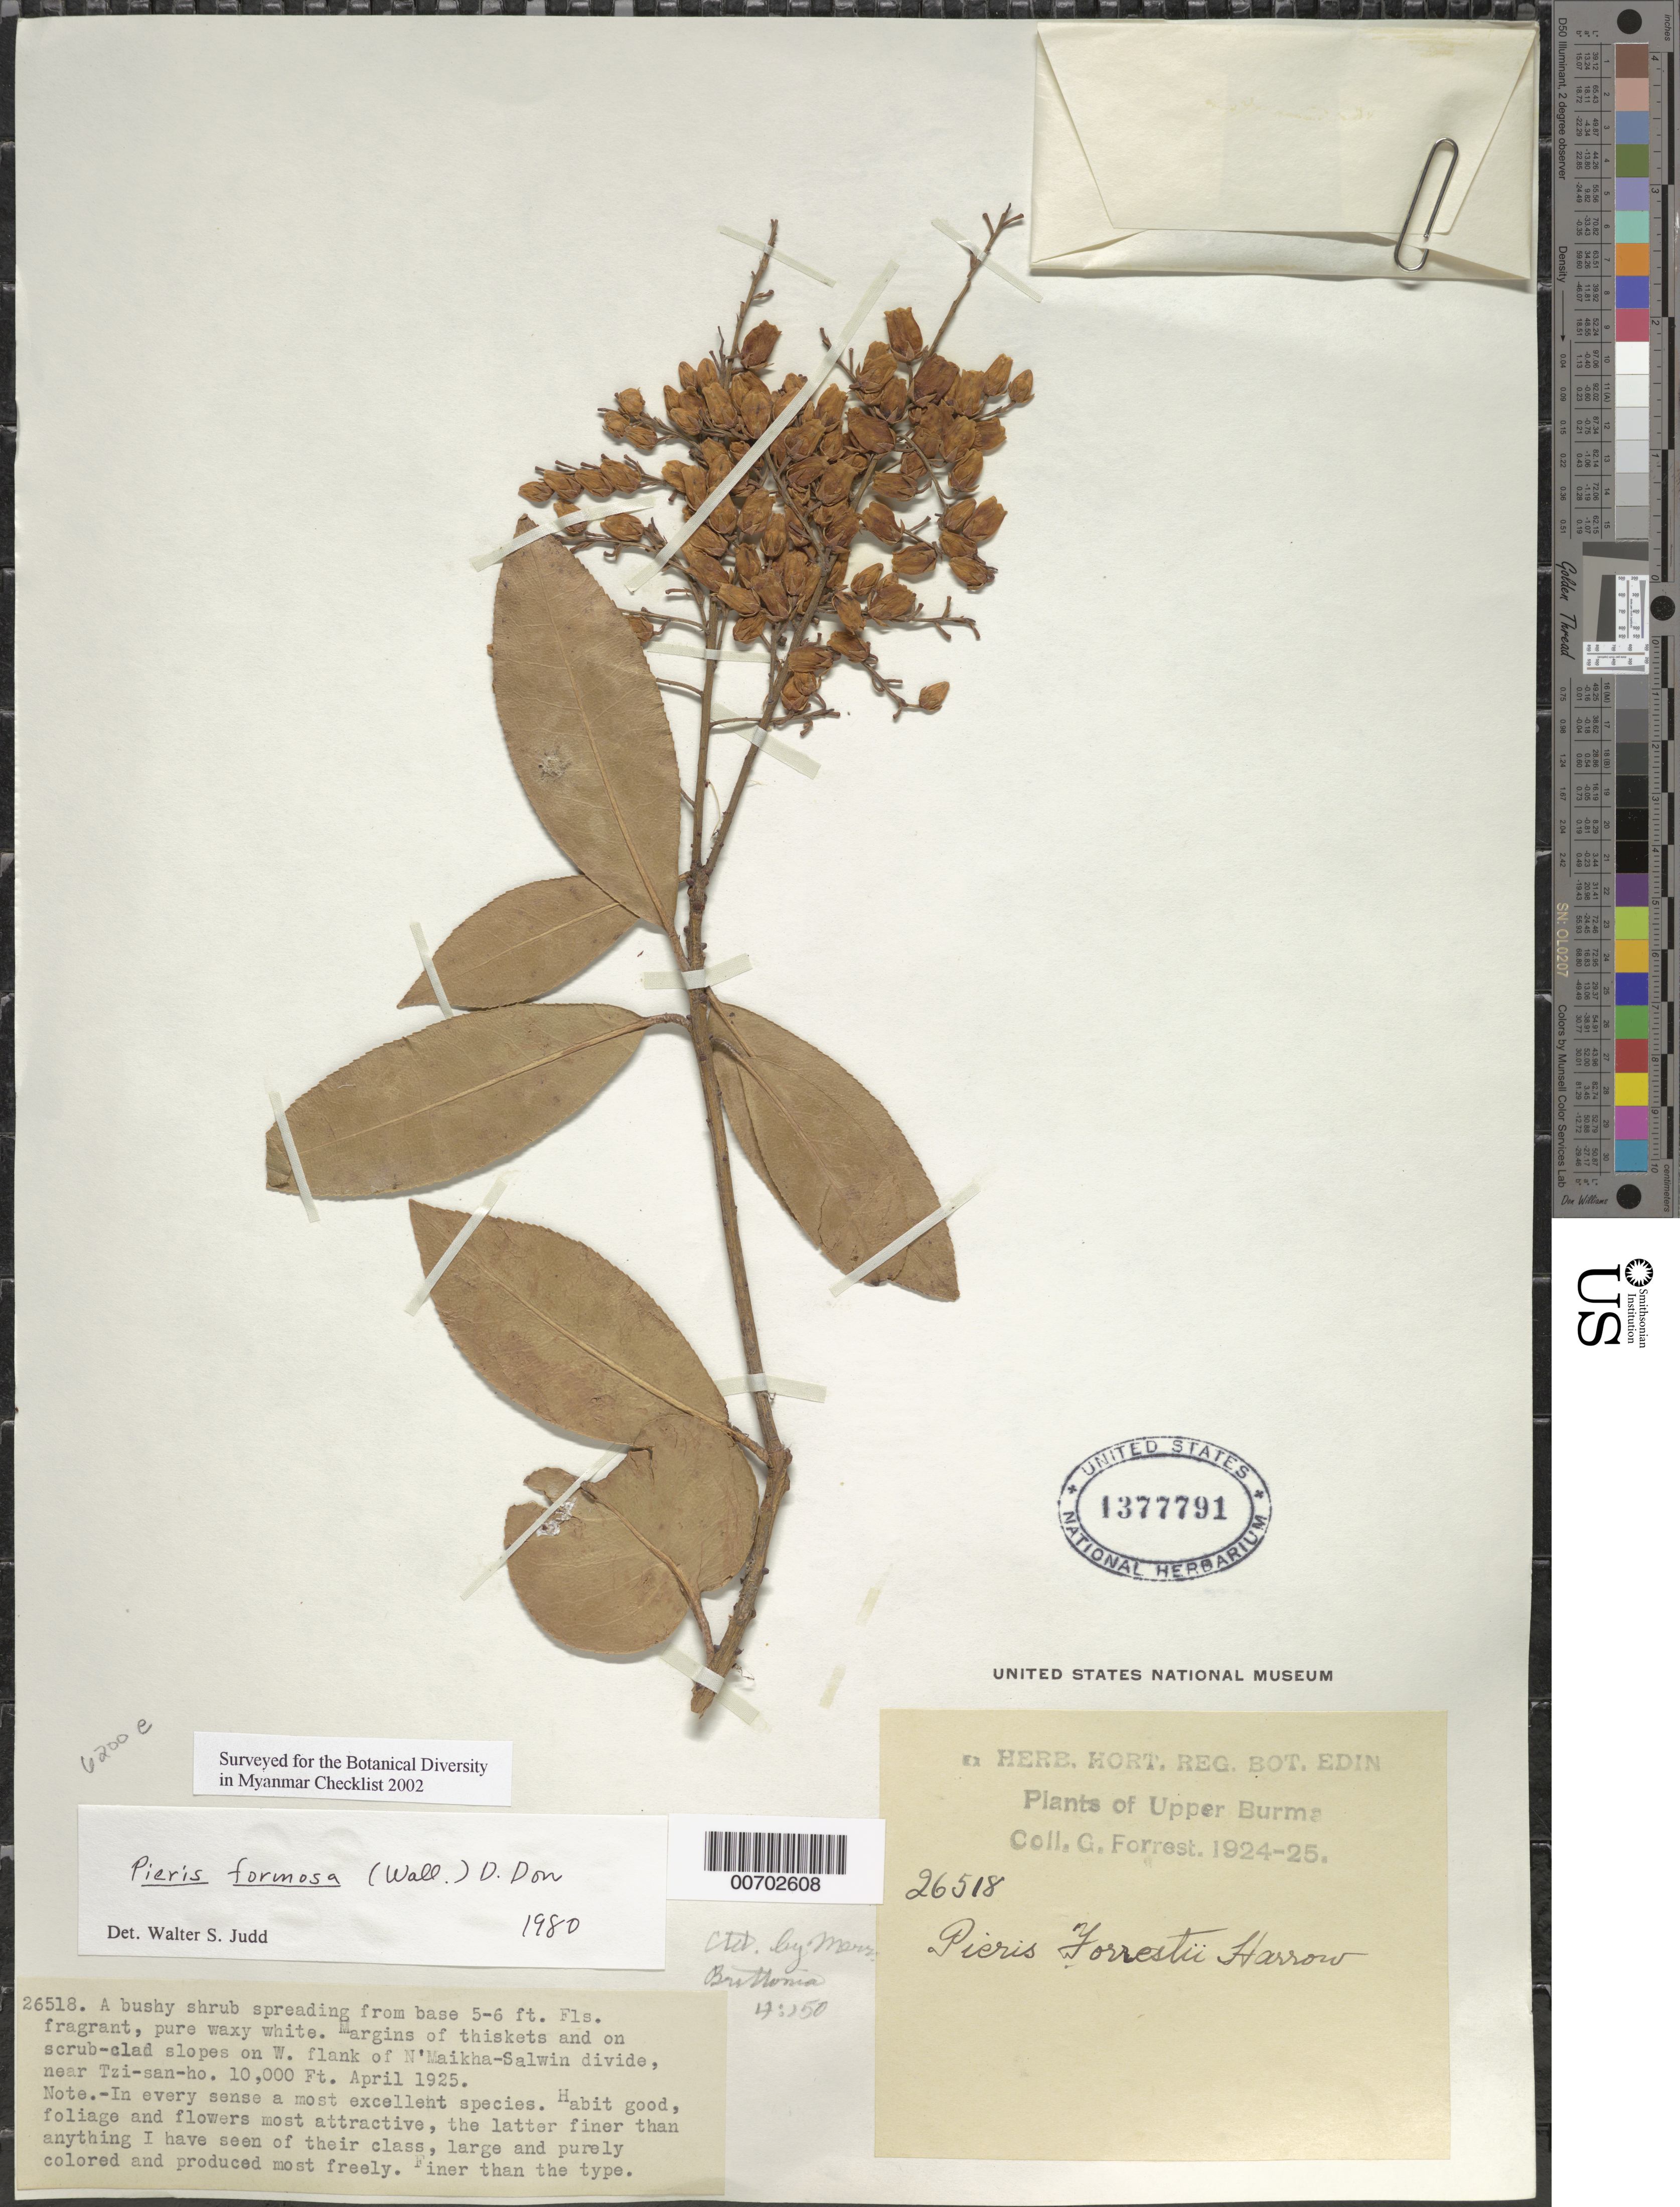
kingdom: Plantae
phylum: Tracheophyta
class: Magnoliopsida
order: Ericales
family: Ericaceae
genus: Pieris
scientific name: Pieris formosa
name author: (Wall.) D. Don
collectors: G. Forrest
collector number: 26518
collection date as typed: Apr 1925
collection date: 1925-04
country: Myanmar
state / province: Kachin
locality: N'Maikha-Salwin Divide, W flank, Tzi-san-ho, near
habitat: Margins of thickets and on scrub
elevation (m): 3048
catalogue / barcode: US 1377791